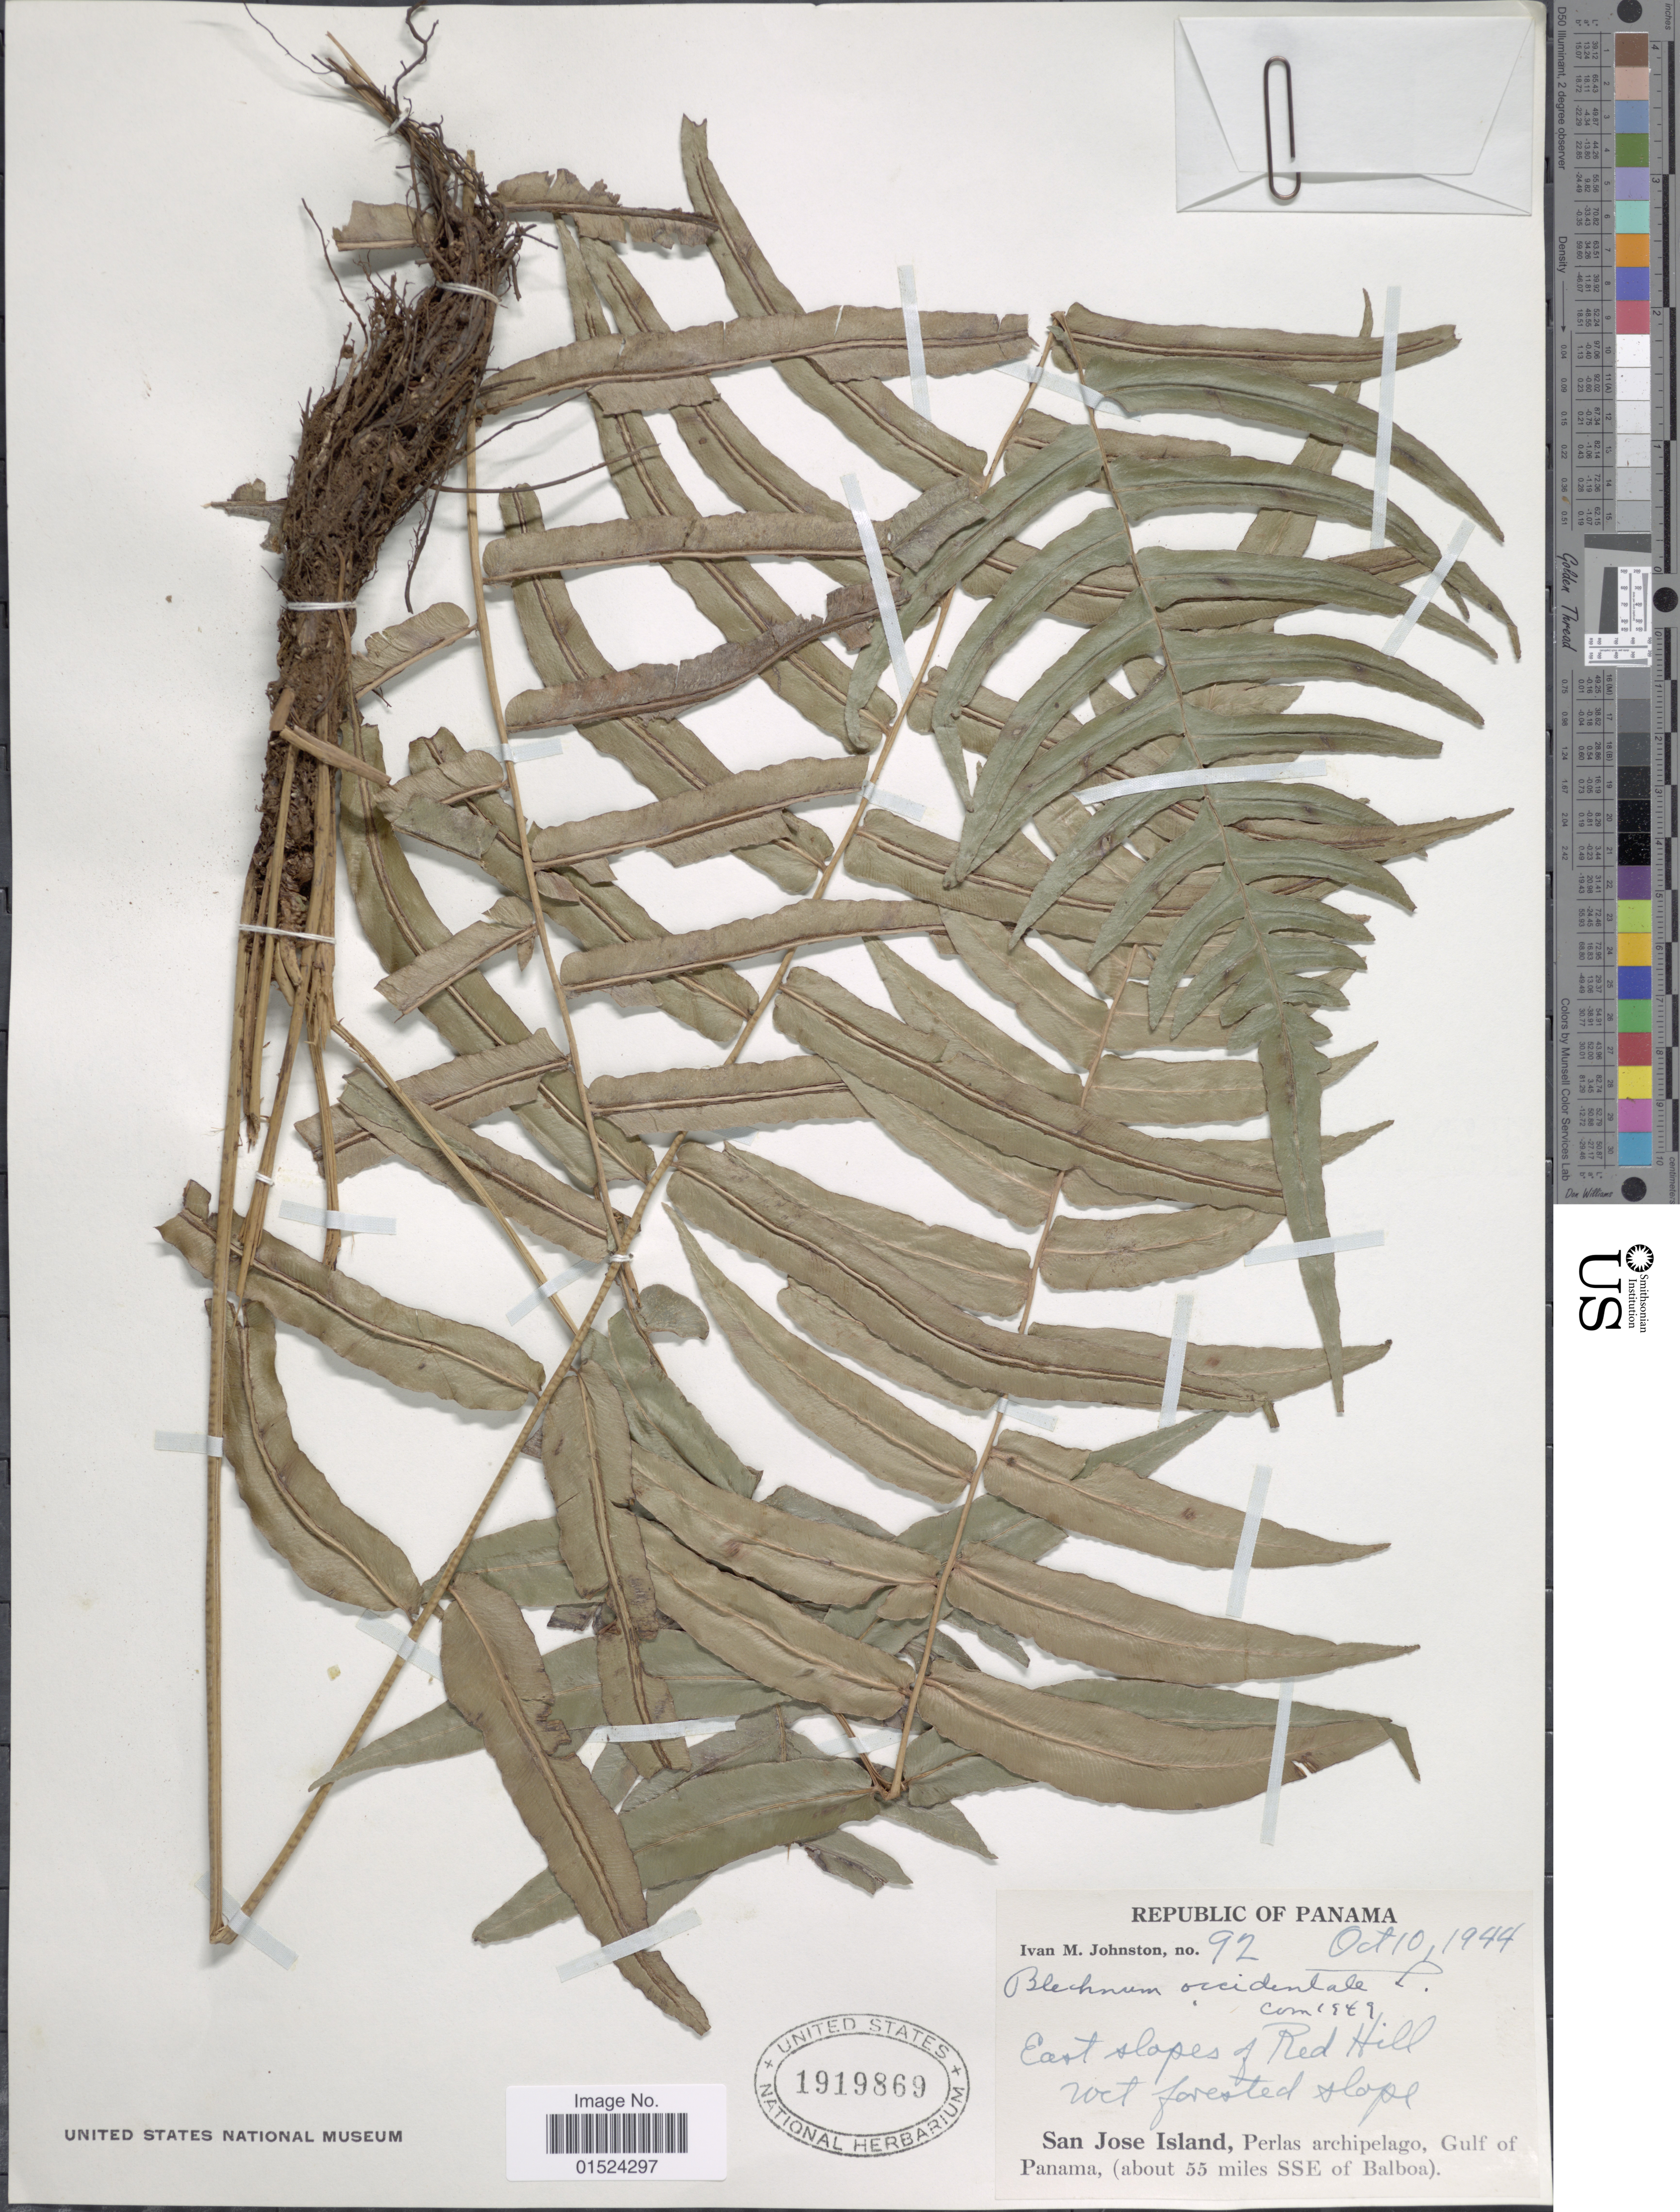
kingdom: Plantae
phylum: Tracheophyta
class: Polypodiopsida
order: Polypodiales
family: Blechnaceae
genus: Blechnum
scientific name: Blechnum occidentale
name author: L.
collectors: I.M. Johnston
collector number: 92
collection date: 1944-10-10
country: Panama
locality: East slopes of Red Hill, wet forested slope, San Jose Island, Perlas archipelago, Gulf of Panama, (about 55 miles SSE of Balboa)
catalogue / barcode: US 1919869